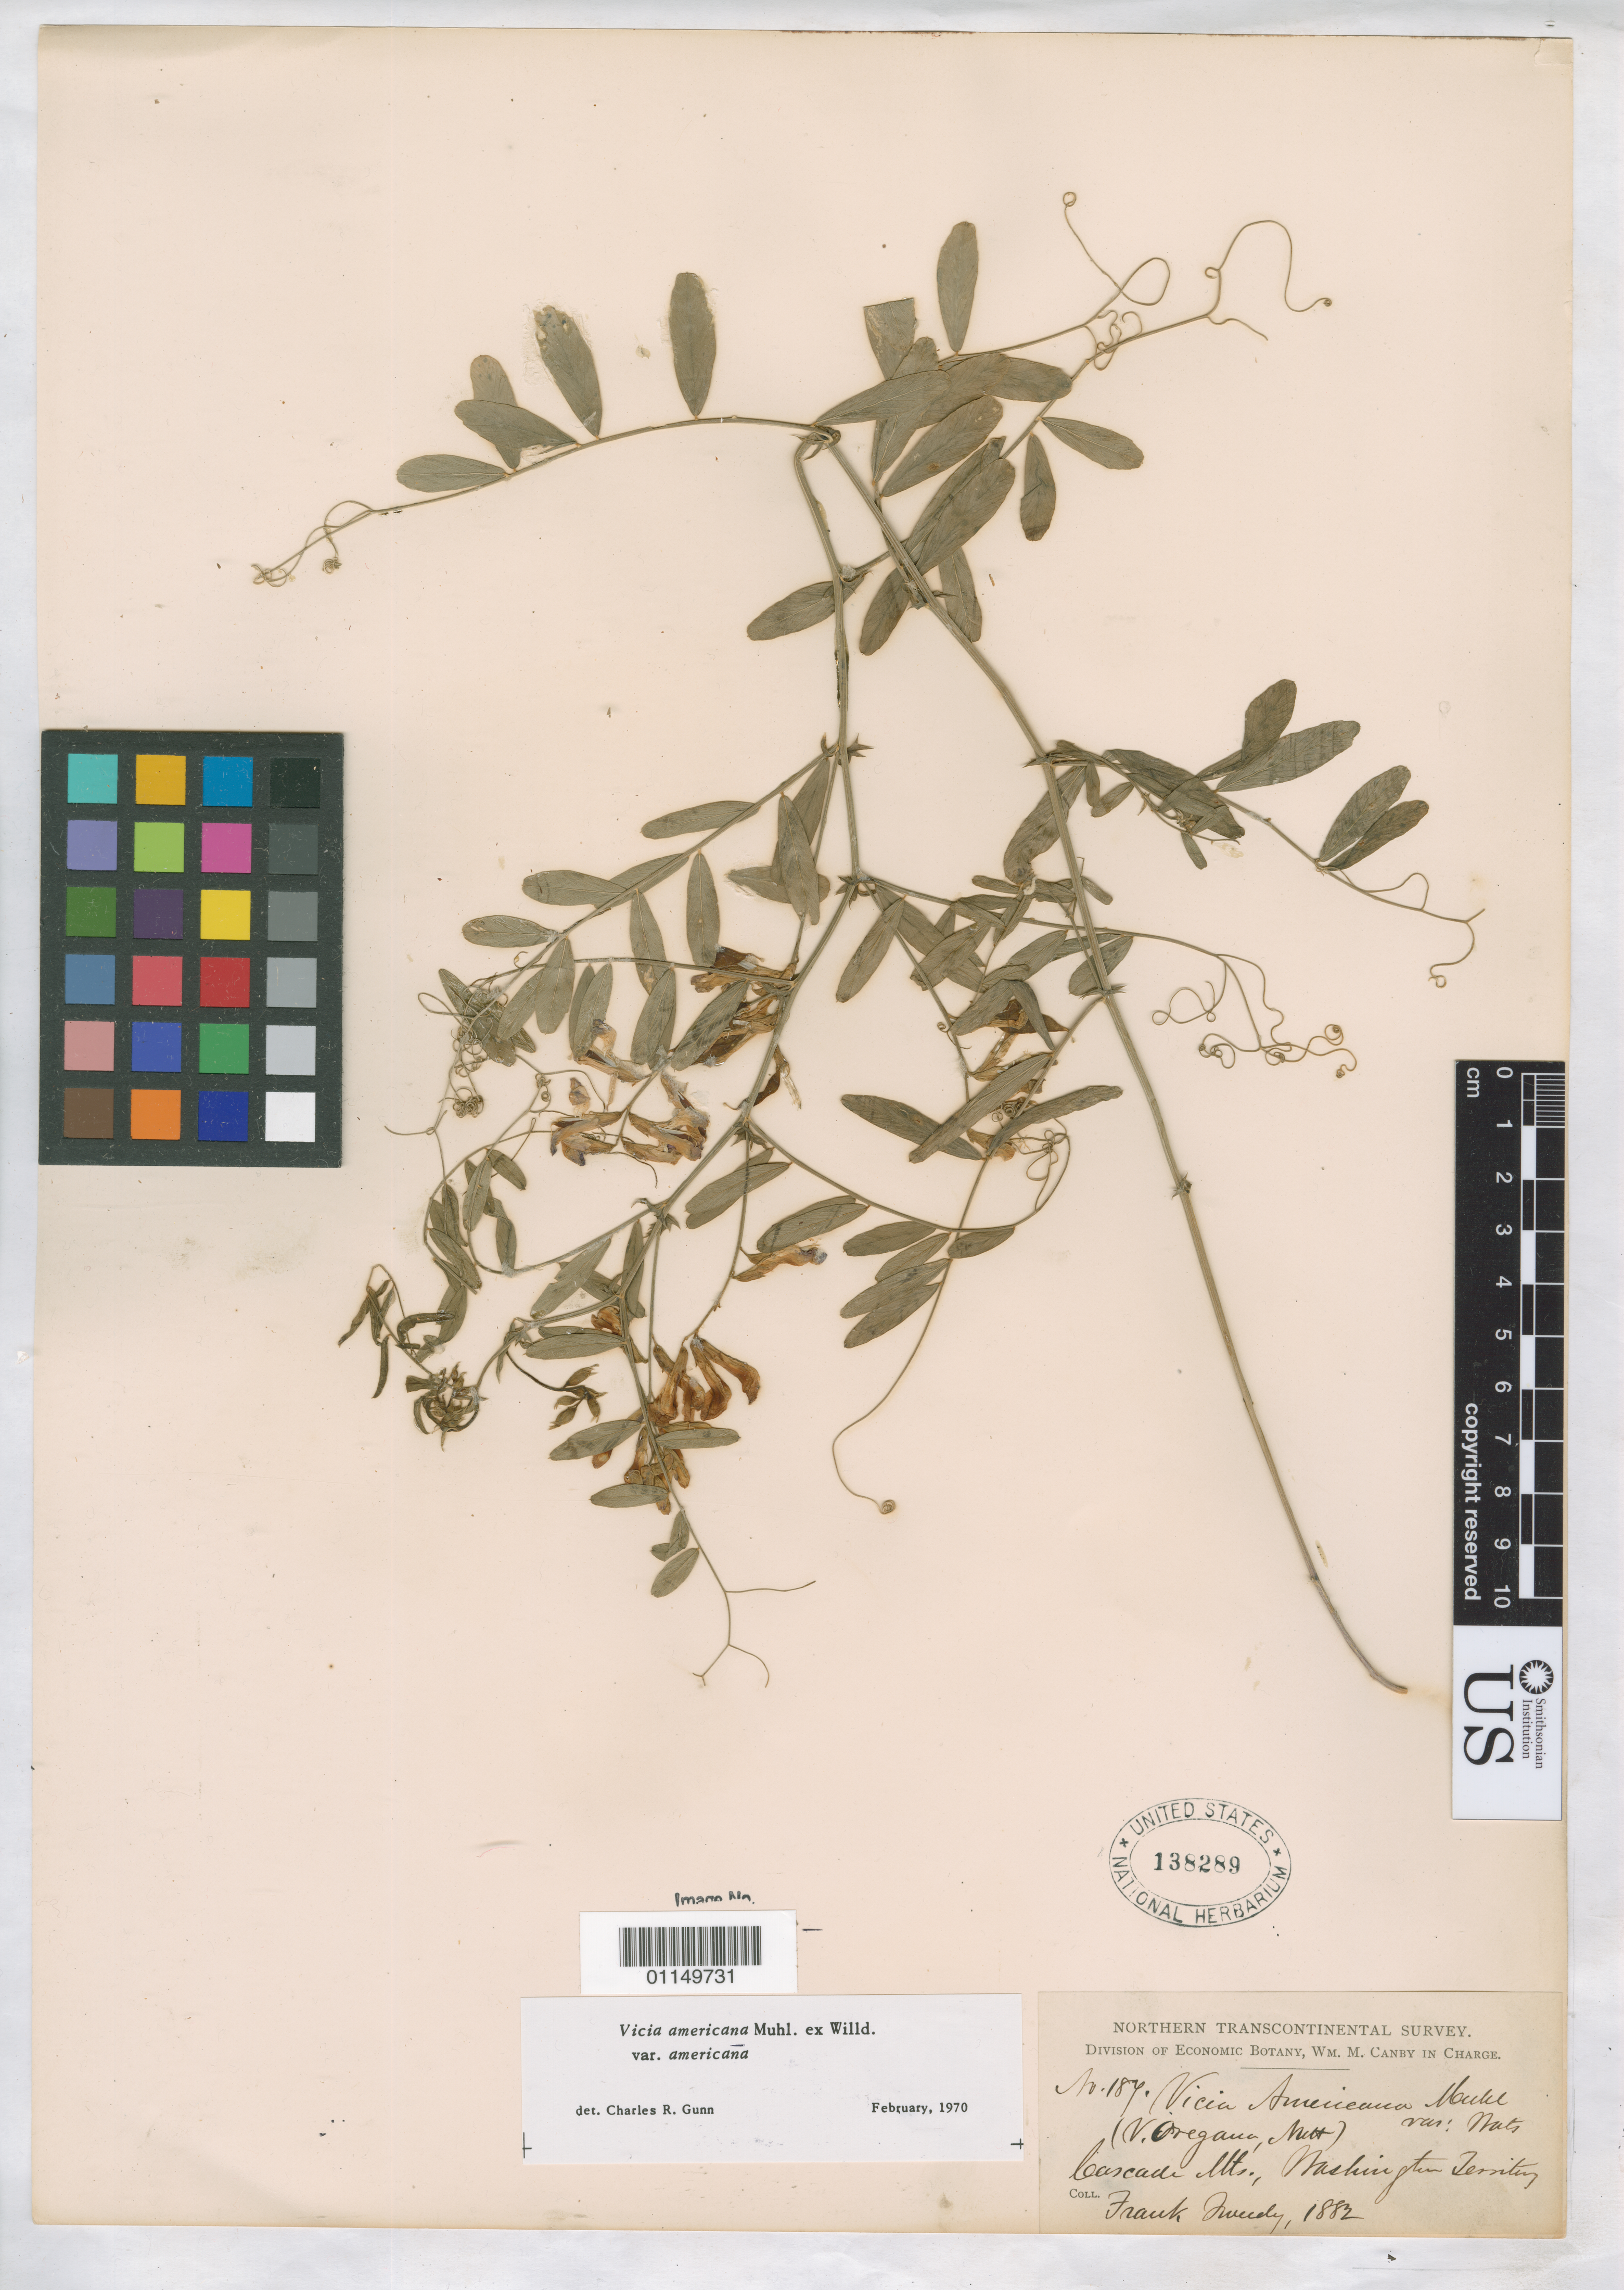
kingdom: Plantae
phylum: Tracheophyta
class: Magnoliopsida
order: Fabales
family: Fabaceae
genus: Vicia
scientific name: Vicia americana var. americana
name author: Muhl. ex Willd.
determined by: Gunn, C. R.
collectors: F. Tweedy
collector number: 187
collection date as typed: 1882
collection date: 1882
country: United States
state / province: Washington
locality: Cascade Mts.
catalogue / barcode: US 138289